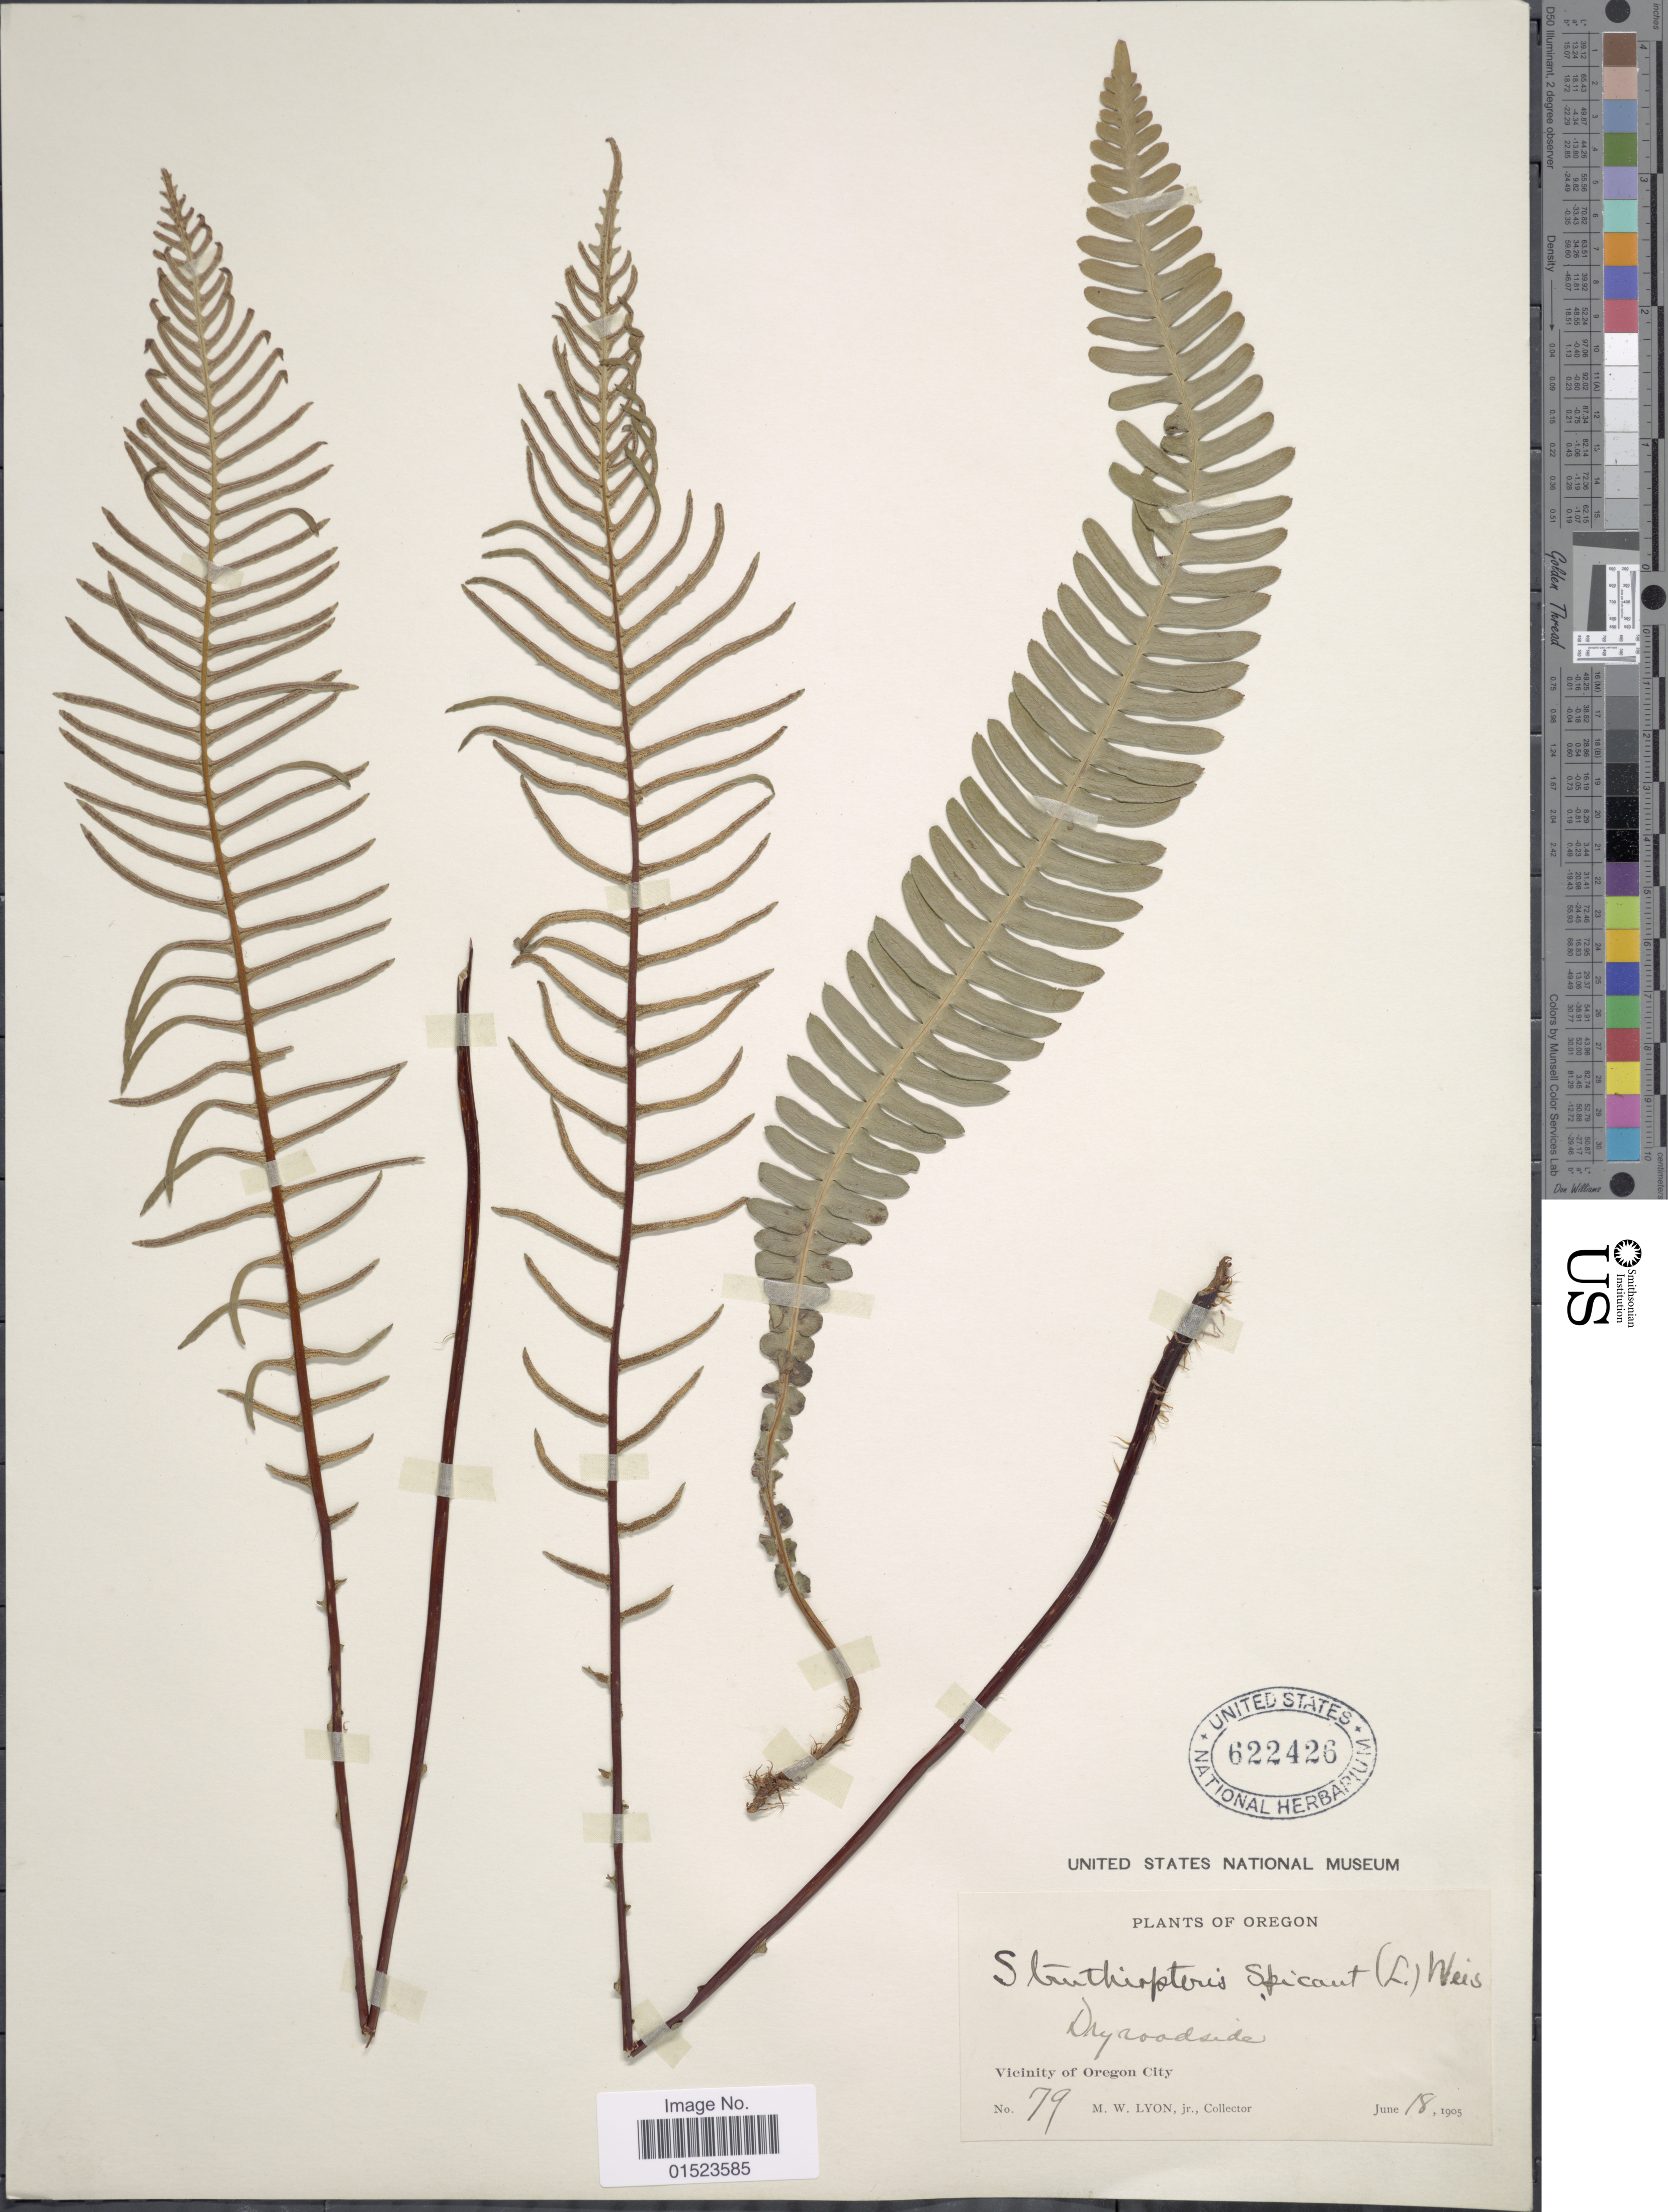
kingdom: Plantae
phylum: Tracheophyta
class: Polypodiopsida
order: Polypodiales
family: Blechnaceae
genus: Blechnum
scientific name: Blechnum spicant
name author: (L.) Sm.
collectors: M. Lyon Jr.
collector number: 79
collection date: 1905-06-18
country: United States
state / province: Oregon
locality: Vicinity of Oregon City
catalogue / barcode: US 622426